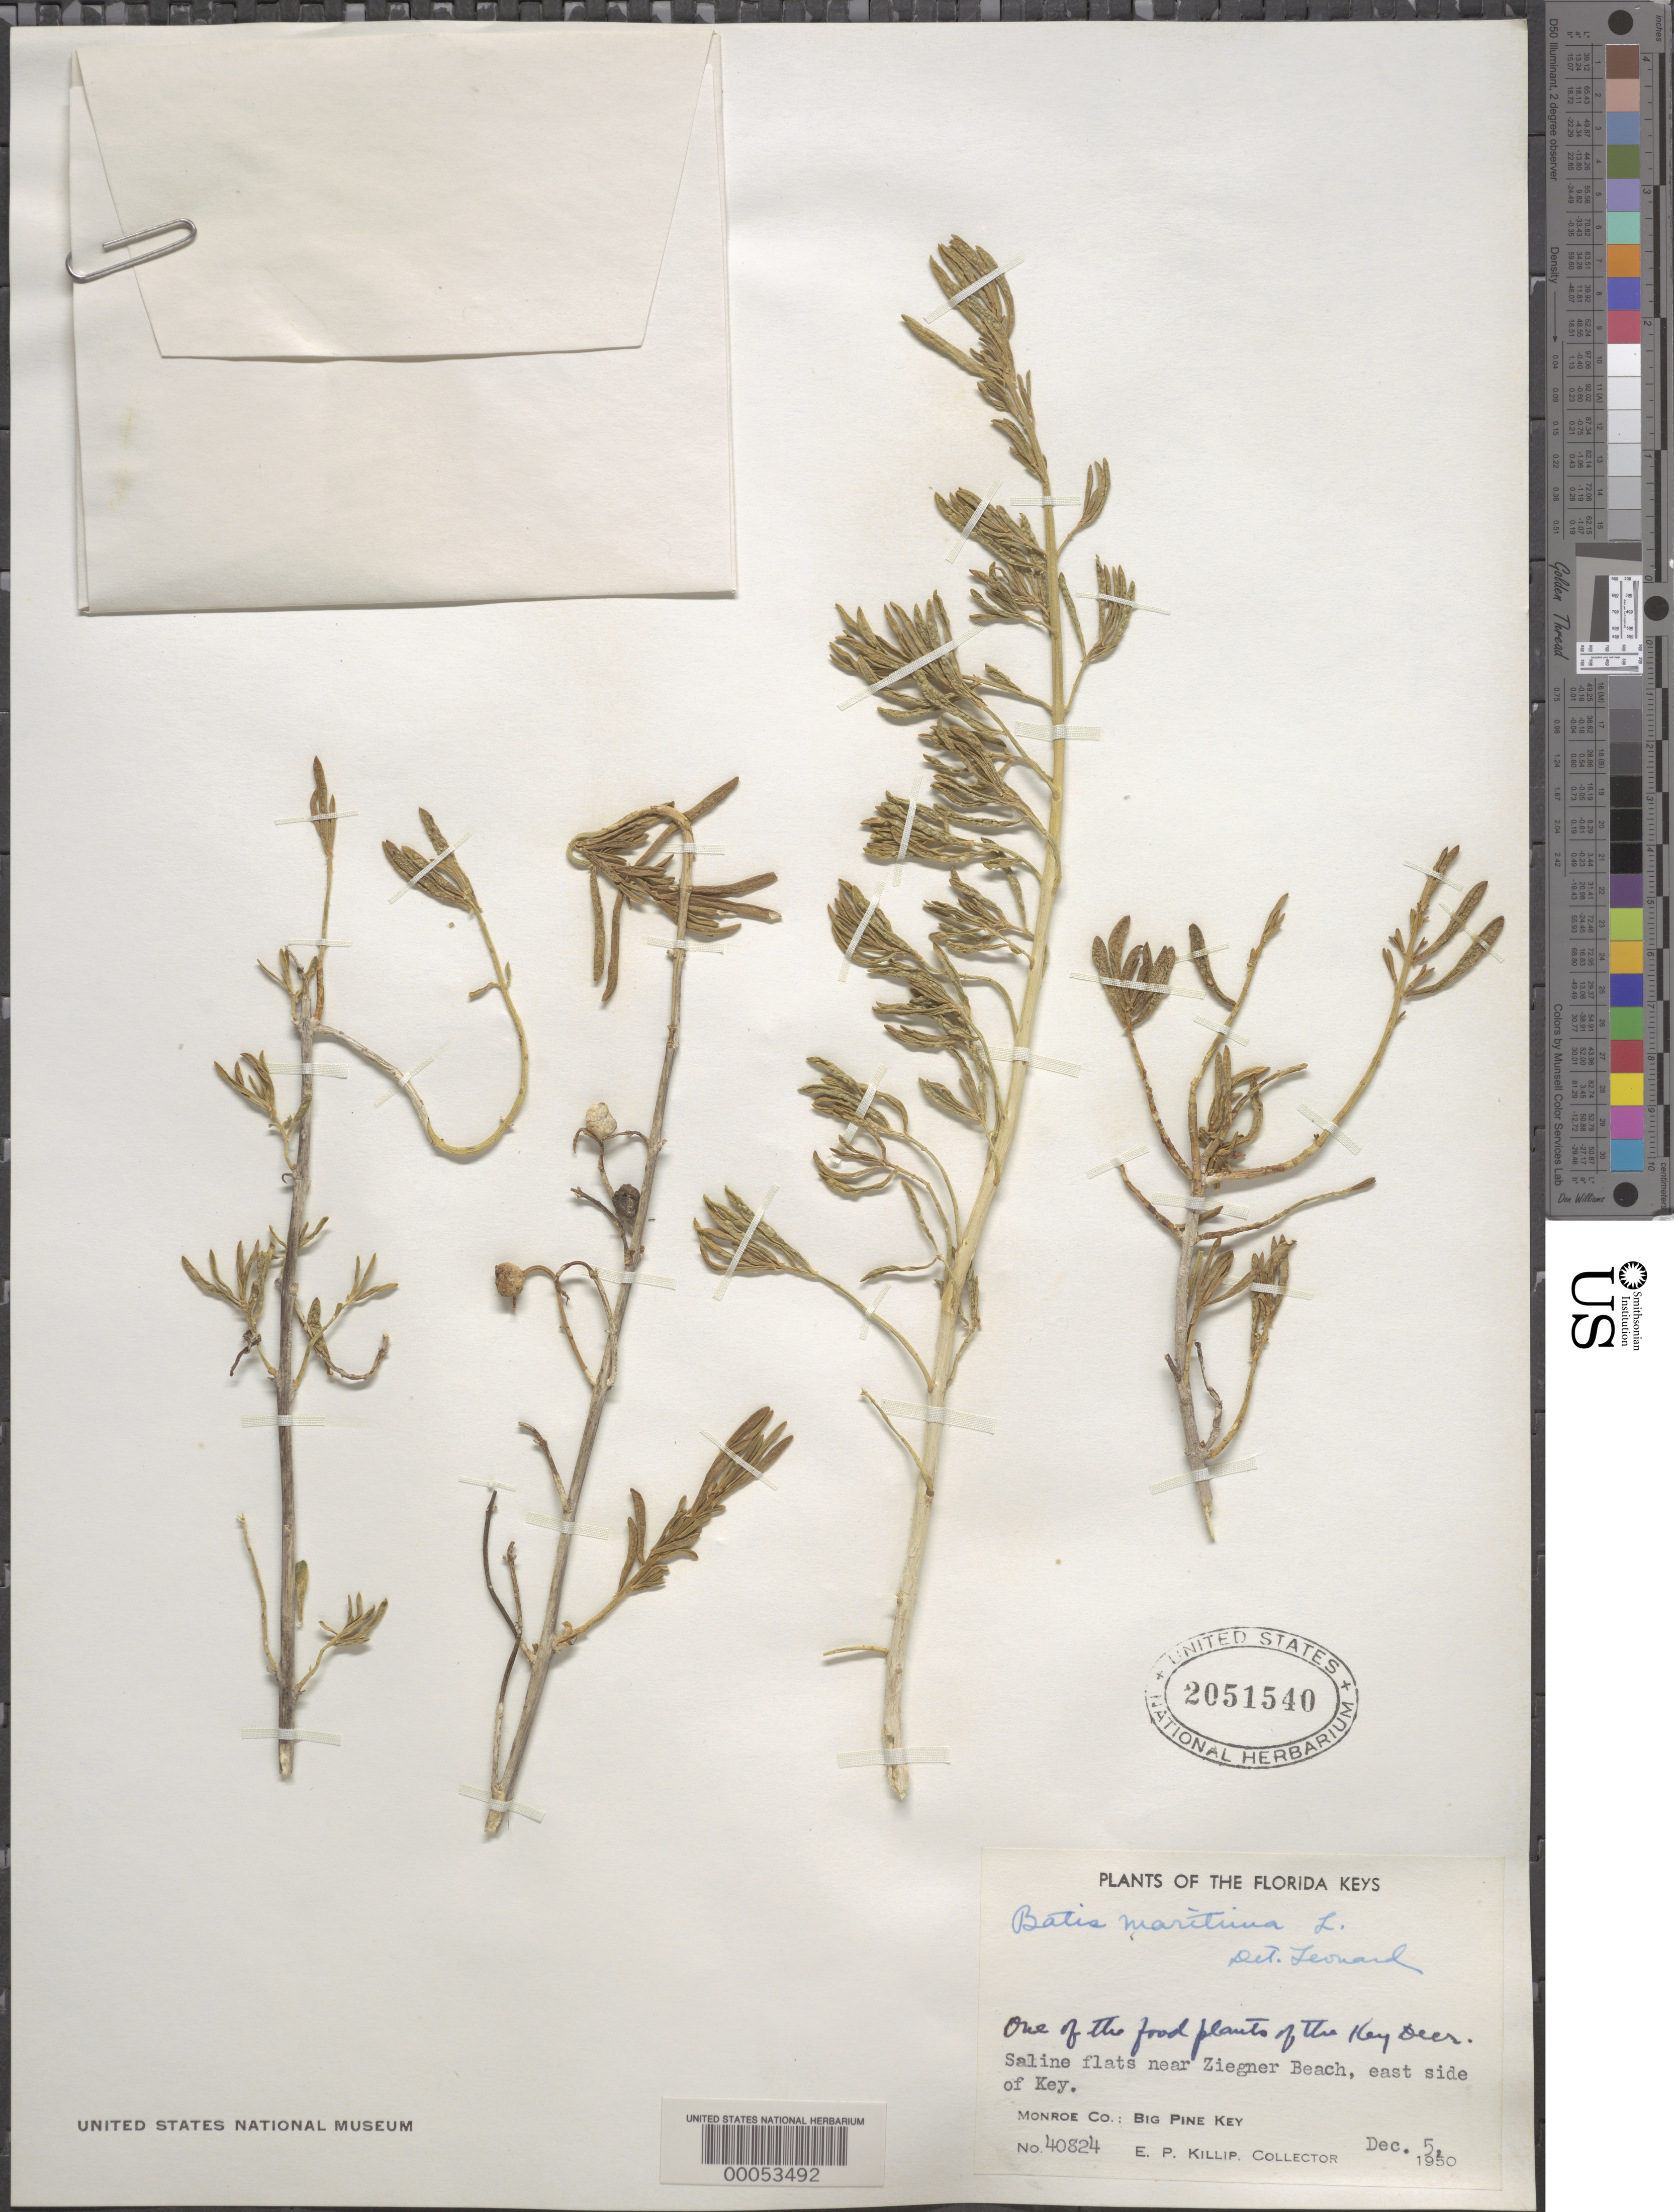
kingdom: Plantae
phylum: Tracheophyta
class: Magnoliopsida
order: Brassicales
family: Bataceae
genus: Batis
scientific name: Batis maritima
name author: L.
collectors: E. P. Killip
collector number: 40824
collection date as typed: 05 Dec 1950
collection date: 1950-12-05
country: United States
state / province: Florida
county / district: Monroe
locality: Big pine key, ziegner beach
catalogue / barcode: US 2051540